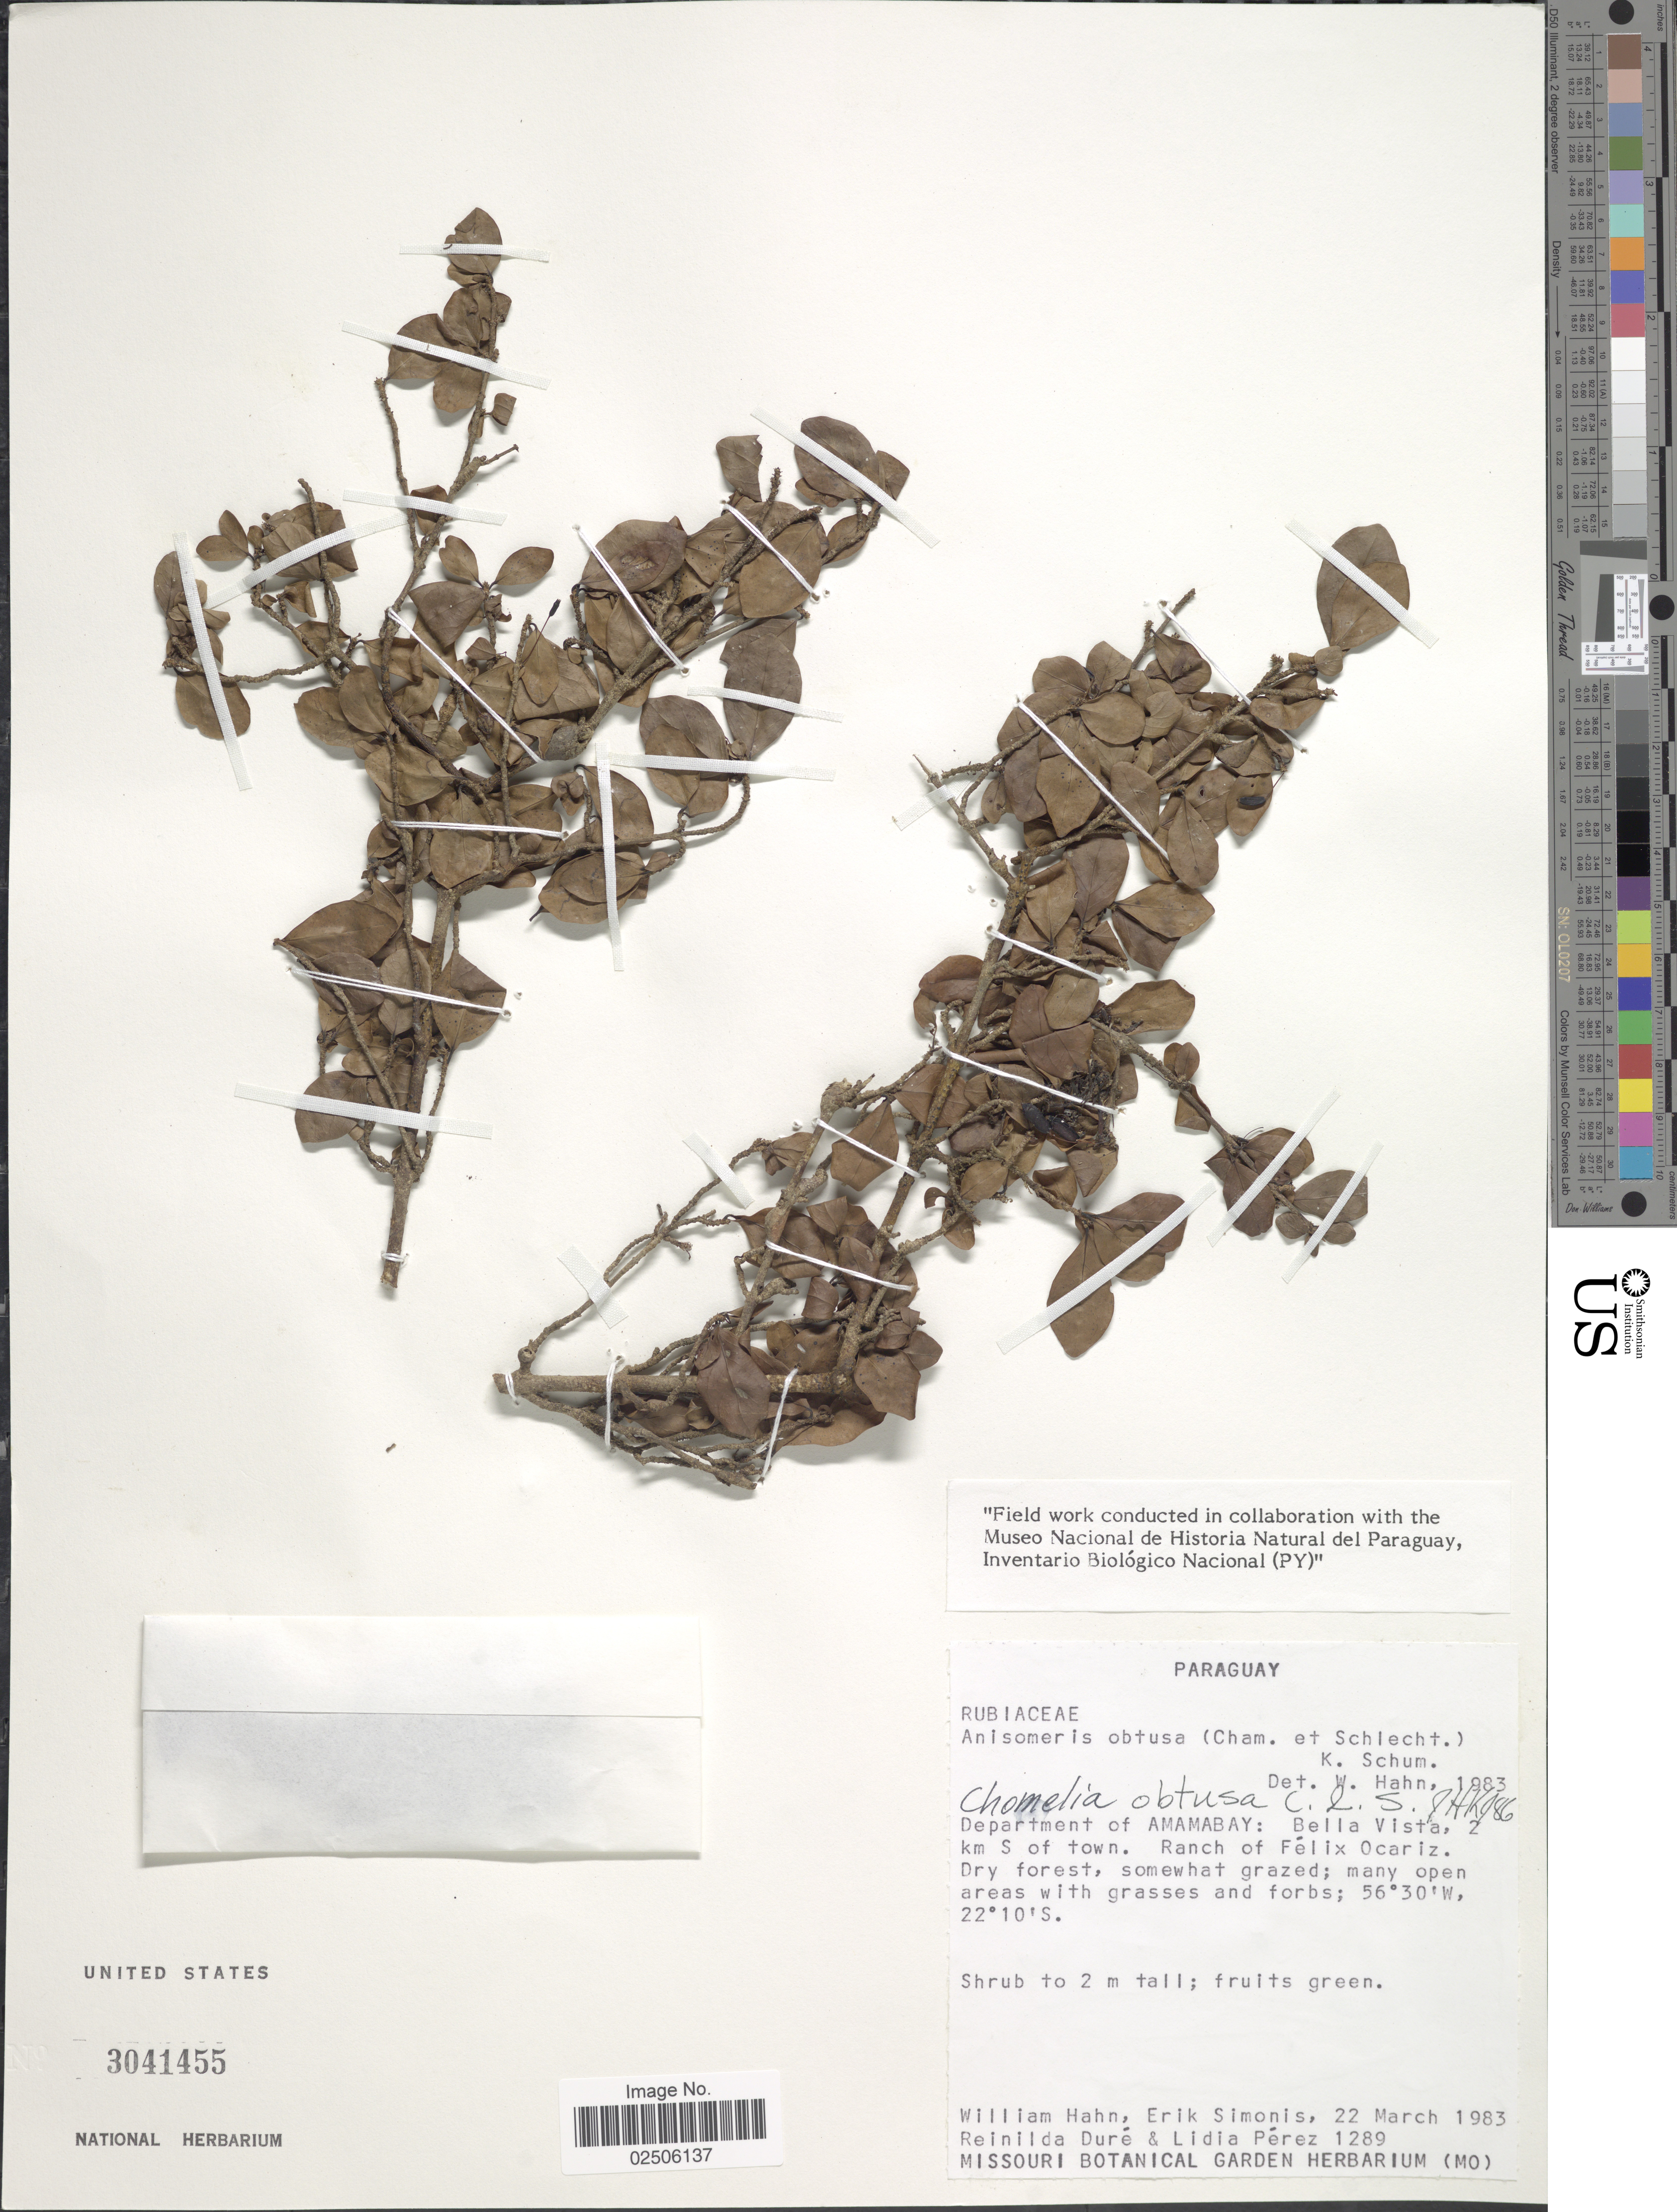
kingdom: Plantae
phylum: Tracheophyta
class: Magnoliopsida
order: Gentianales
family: Rubiaceae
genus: Chomelia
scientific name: Chomelia obtusa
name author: Cham. & Schltdl.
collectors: W. Hahn, E. Simonis, R. Duré & L. Pérez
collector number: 1289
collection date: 1983-03-22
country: Paraguay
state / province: Amambay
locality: Bella Vista, 2 km S of town, Ranch of Felix Ocariz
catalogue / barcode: US 3041455